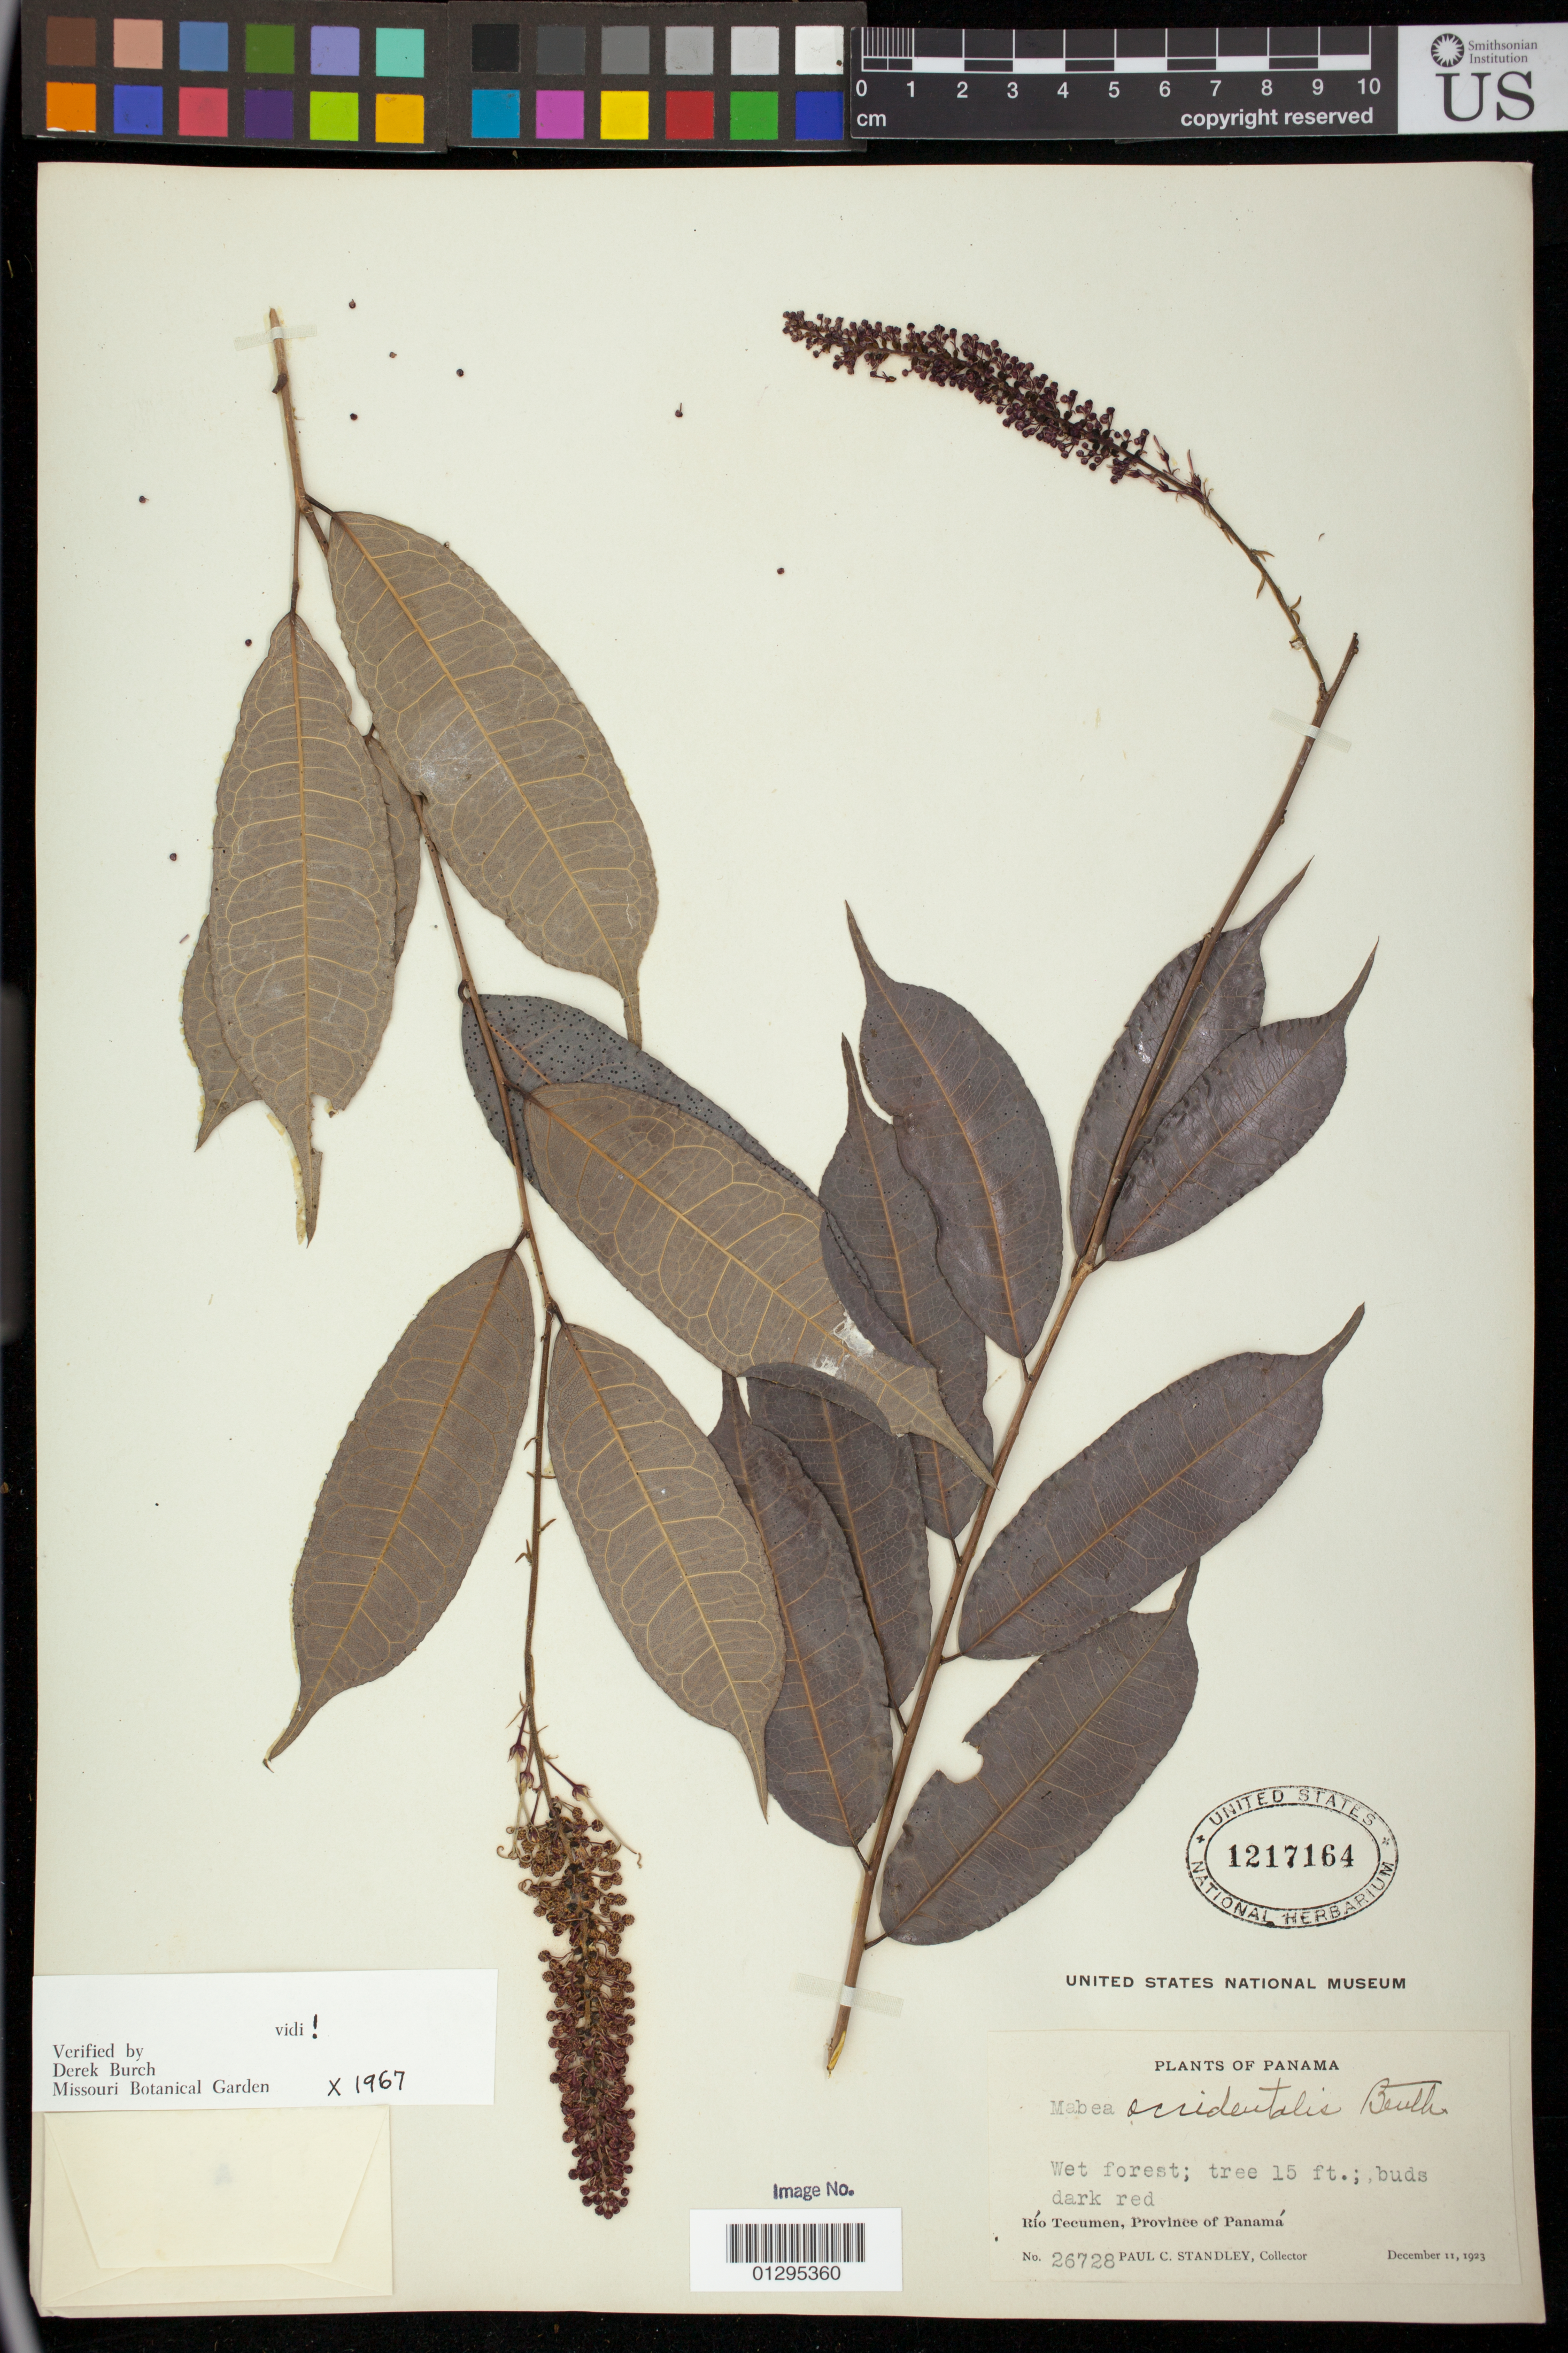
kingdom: Plantae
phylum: Tracheophyta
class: Magnoliopsida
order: Malpighiales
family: Euphorbiaceae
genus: Mabea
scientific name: Mabea occidentalis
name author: Benth.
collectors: P. C. Standley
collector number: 26728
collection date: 1923-12-11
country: Panama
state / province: Panamá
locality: Rio Tecumen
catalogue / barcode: US 1217164